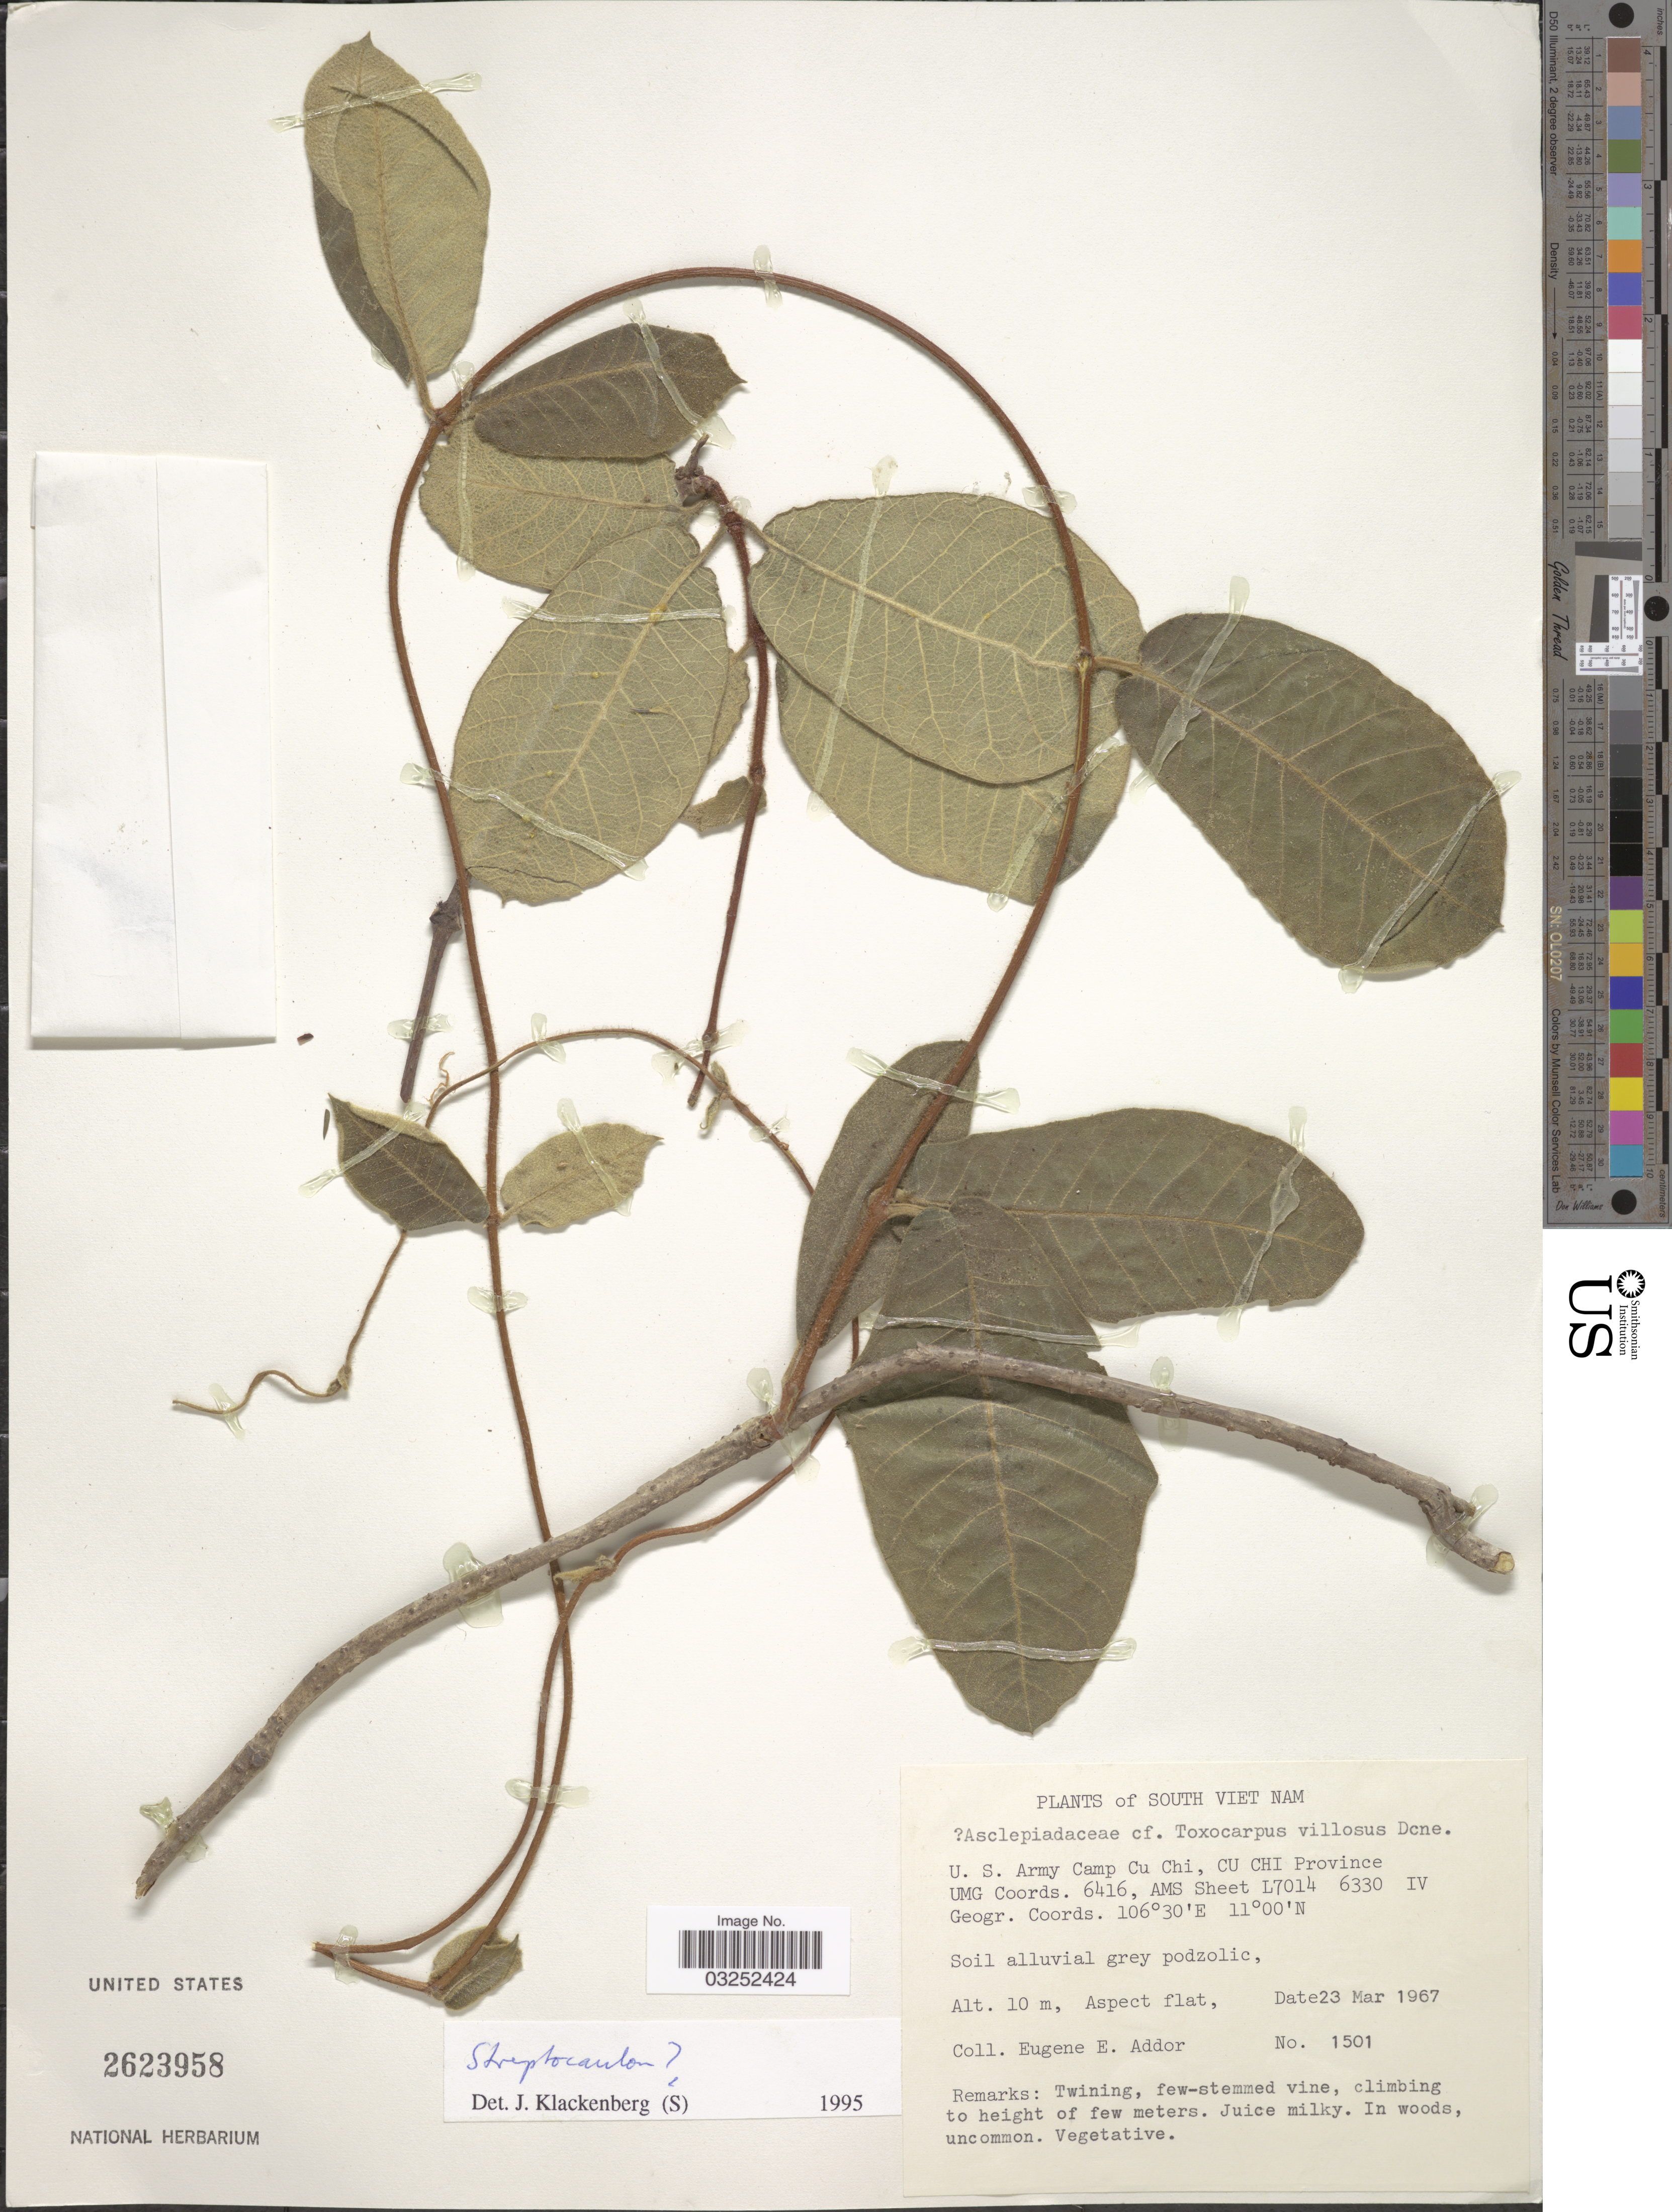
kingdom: Plantae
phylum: Tracheophyta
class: Magnoliopsida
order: Gentianales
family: Apocynaceae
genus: Streptocaulon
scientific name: Streptocaulon sp.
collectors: E. E. Addor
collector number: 1501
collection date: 1967-03-23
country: Vietnam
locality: South Vietnam. U.S. Army Camp Cu Chi, Cu Chi Province. UMG Coords. 6416, AMS Sheet L7014 6330 IV.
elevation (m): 10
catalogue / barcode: US 2623958